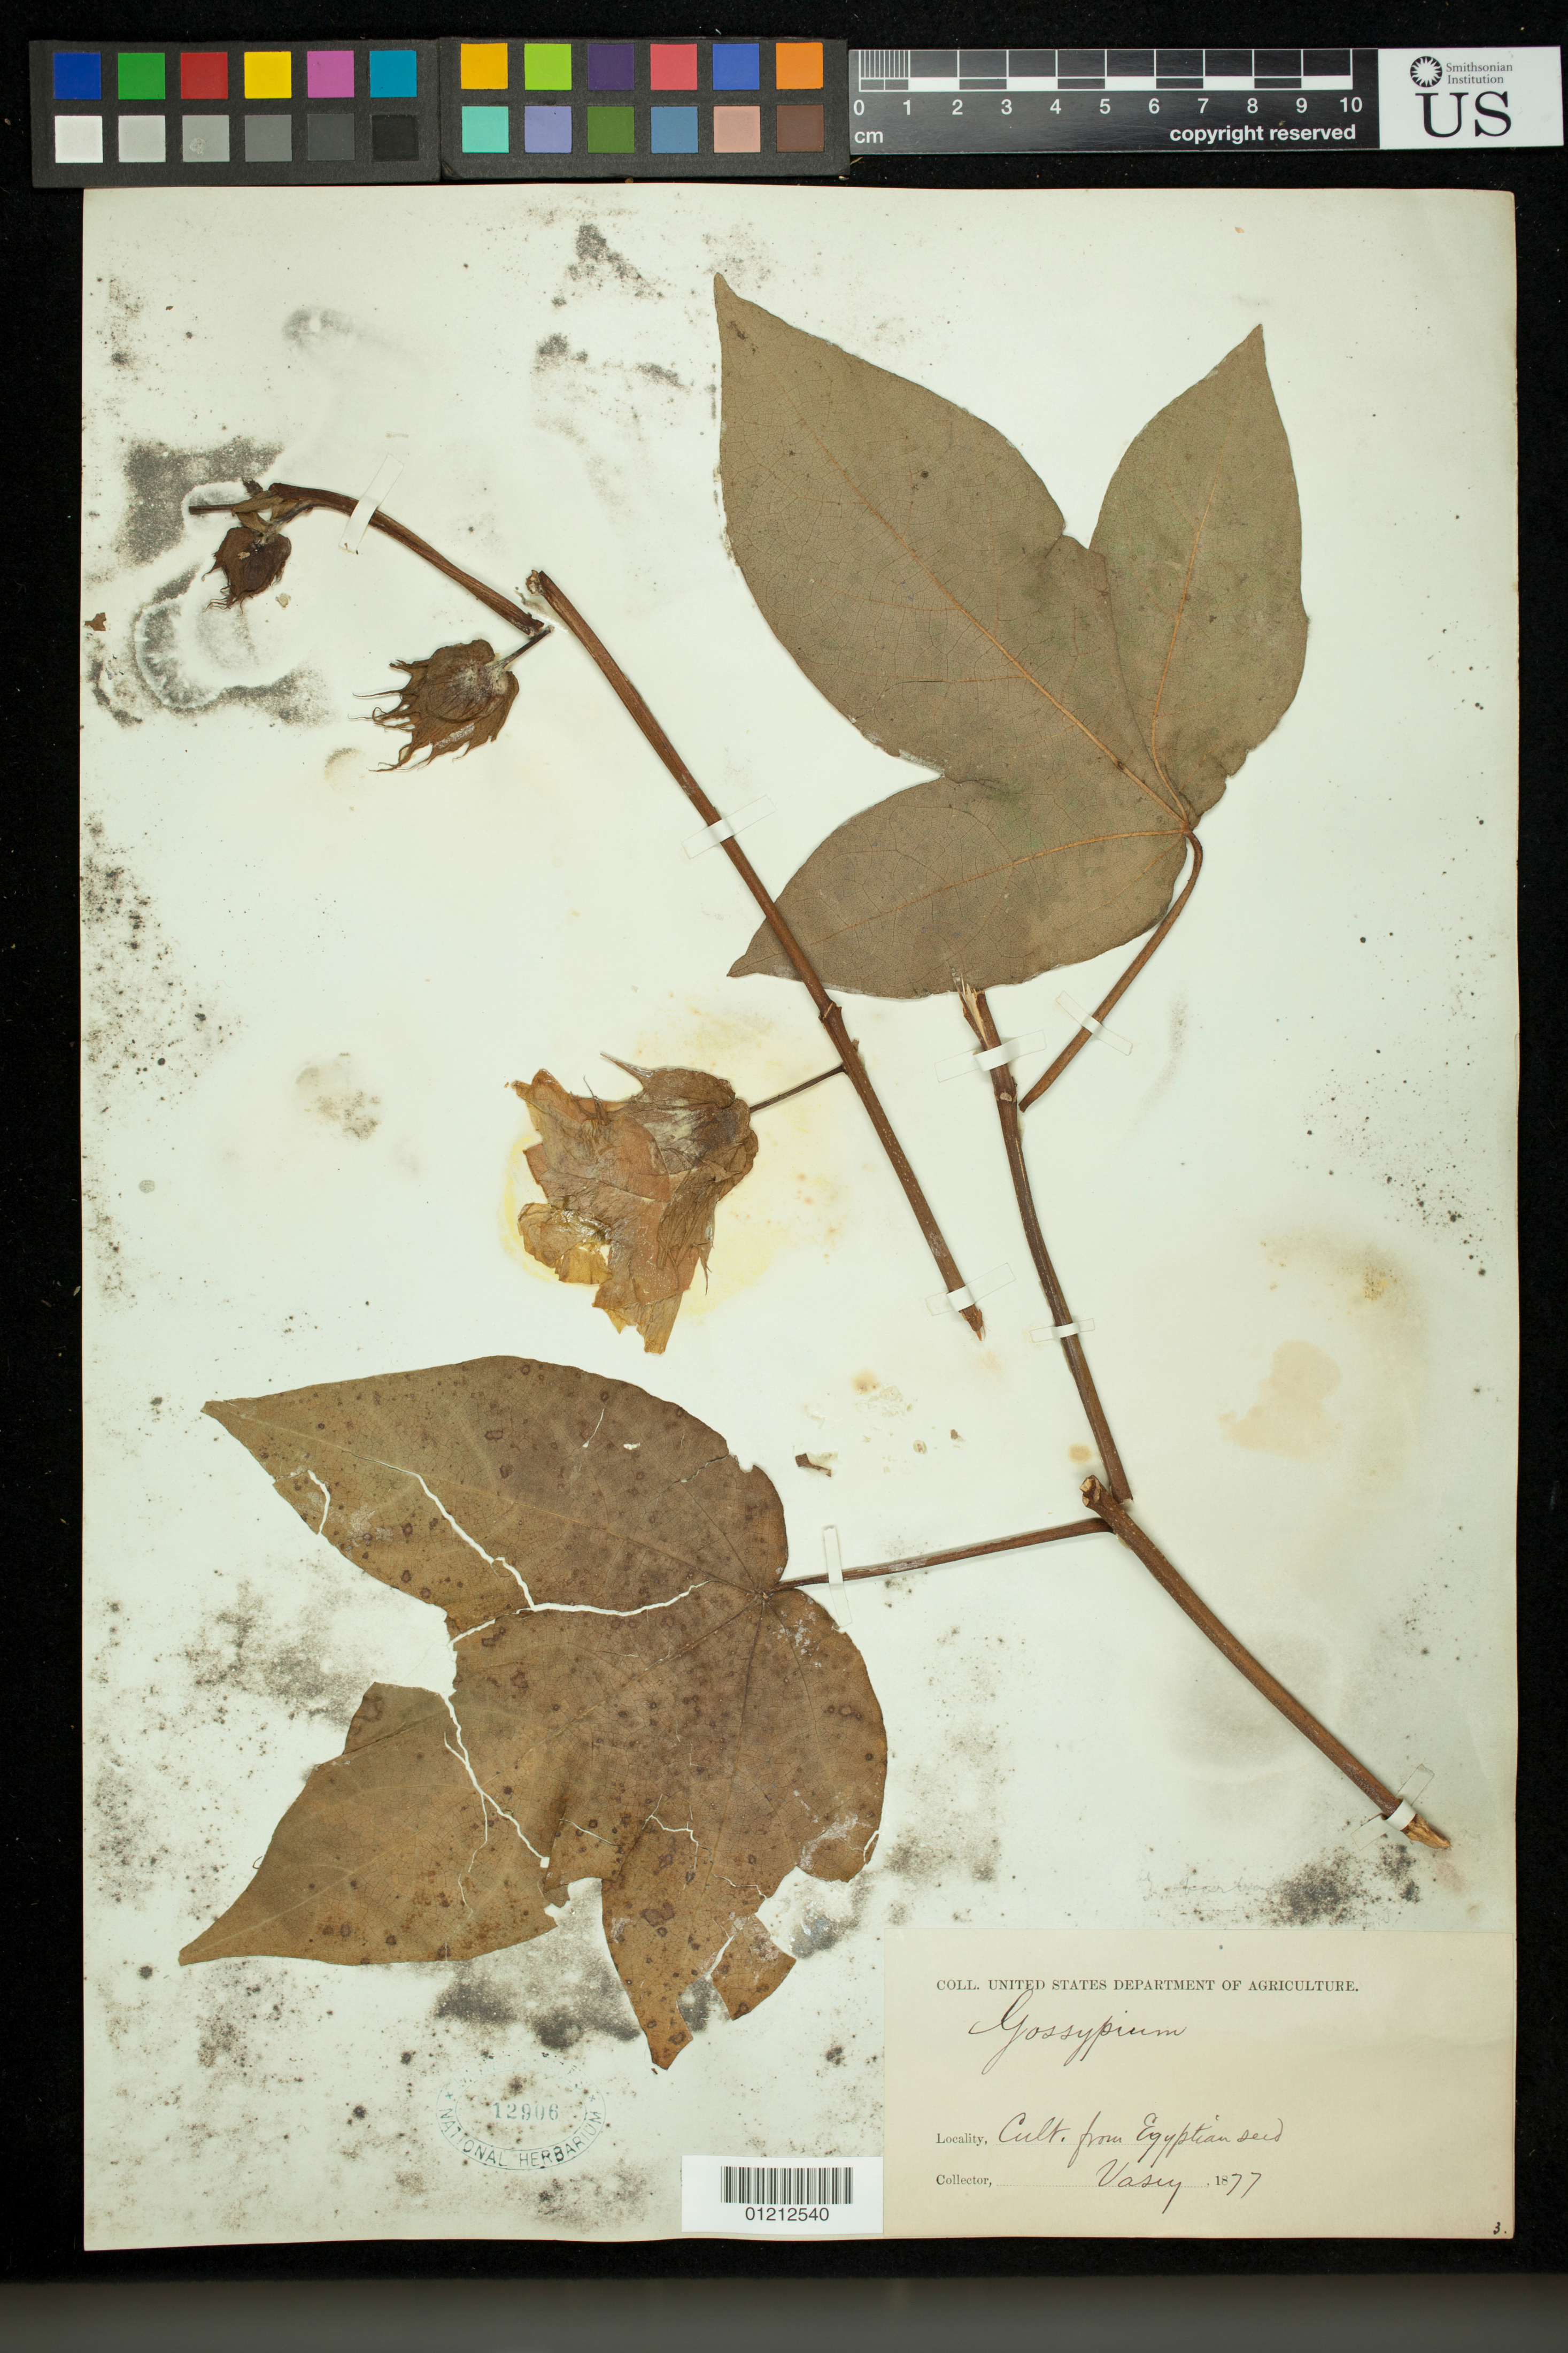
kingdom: Plantae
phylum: Tracheophyta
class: Magnoliopsida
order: Malvales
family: Malvaceae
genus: Gossypium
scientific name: Gossypium barbadense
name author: L.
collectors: Vasey, --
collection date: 1877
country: United States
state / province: District of Columbia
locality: Cult. from Egyptian seed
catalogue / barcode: US 12906